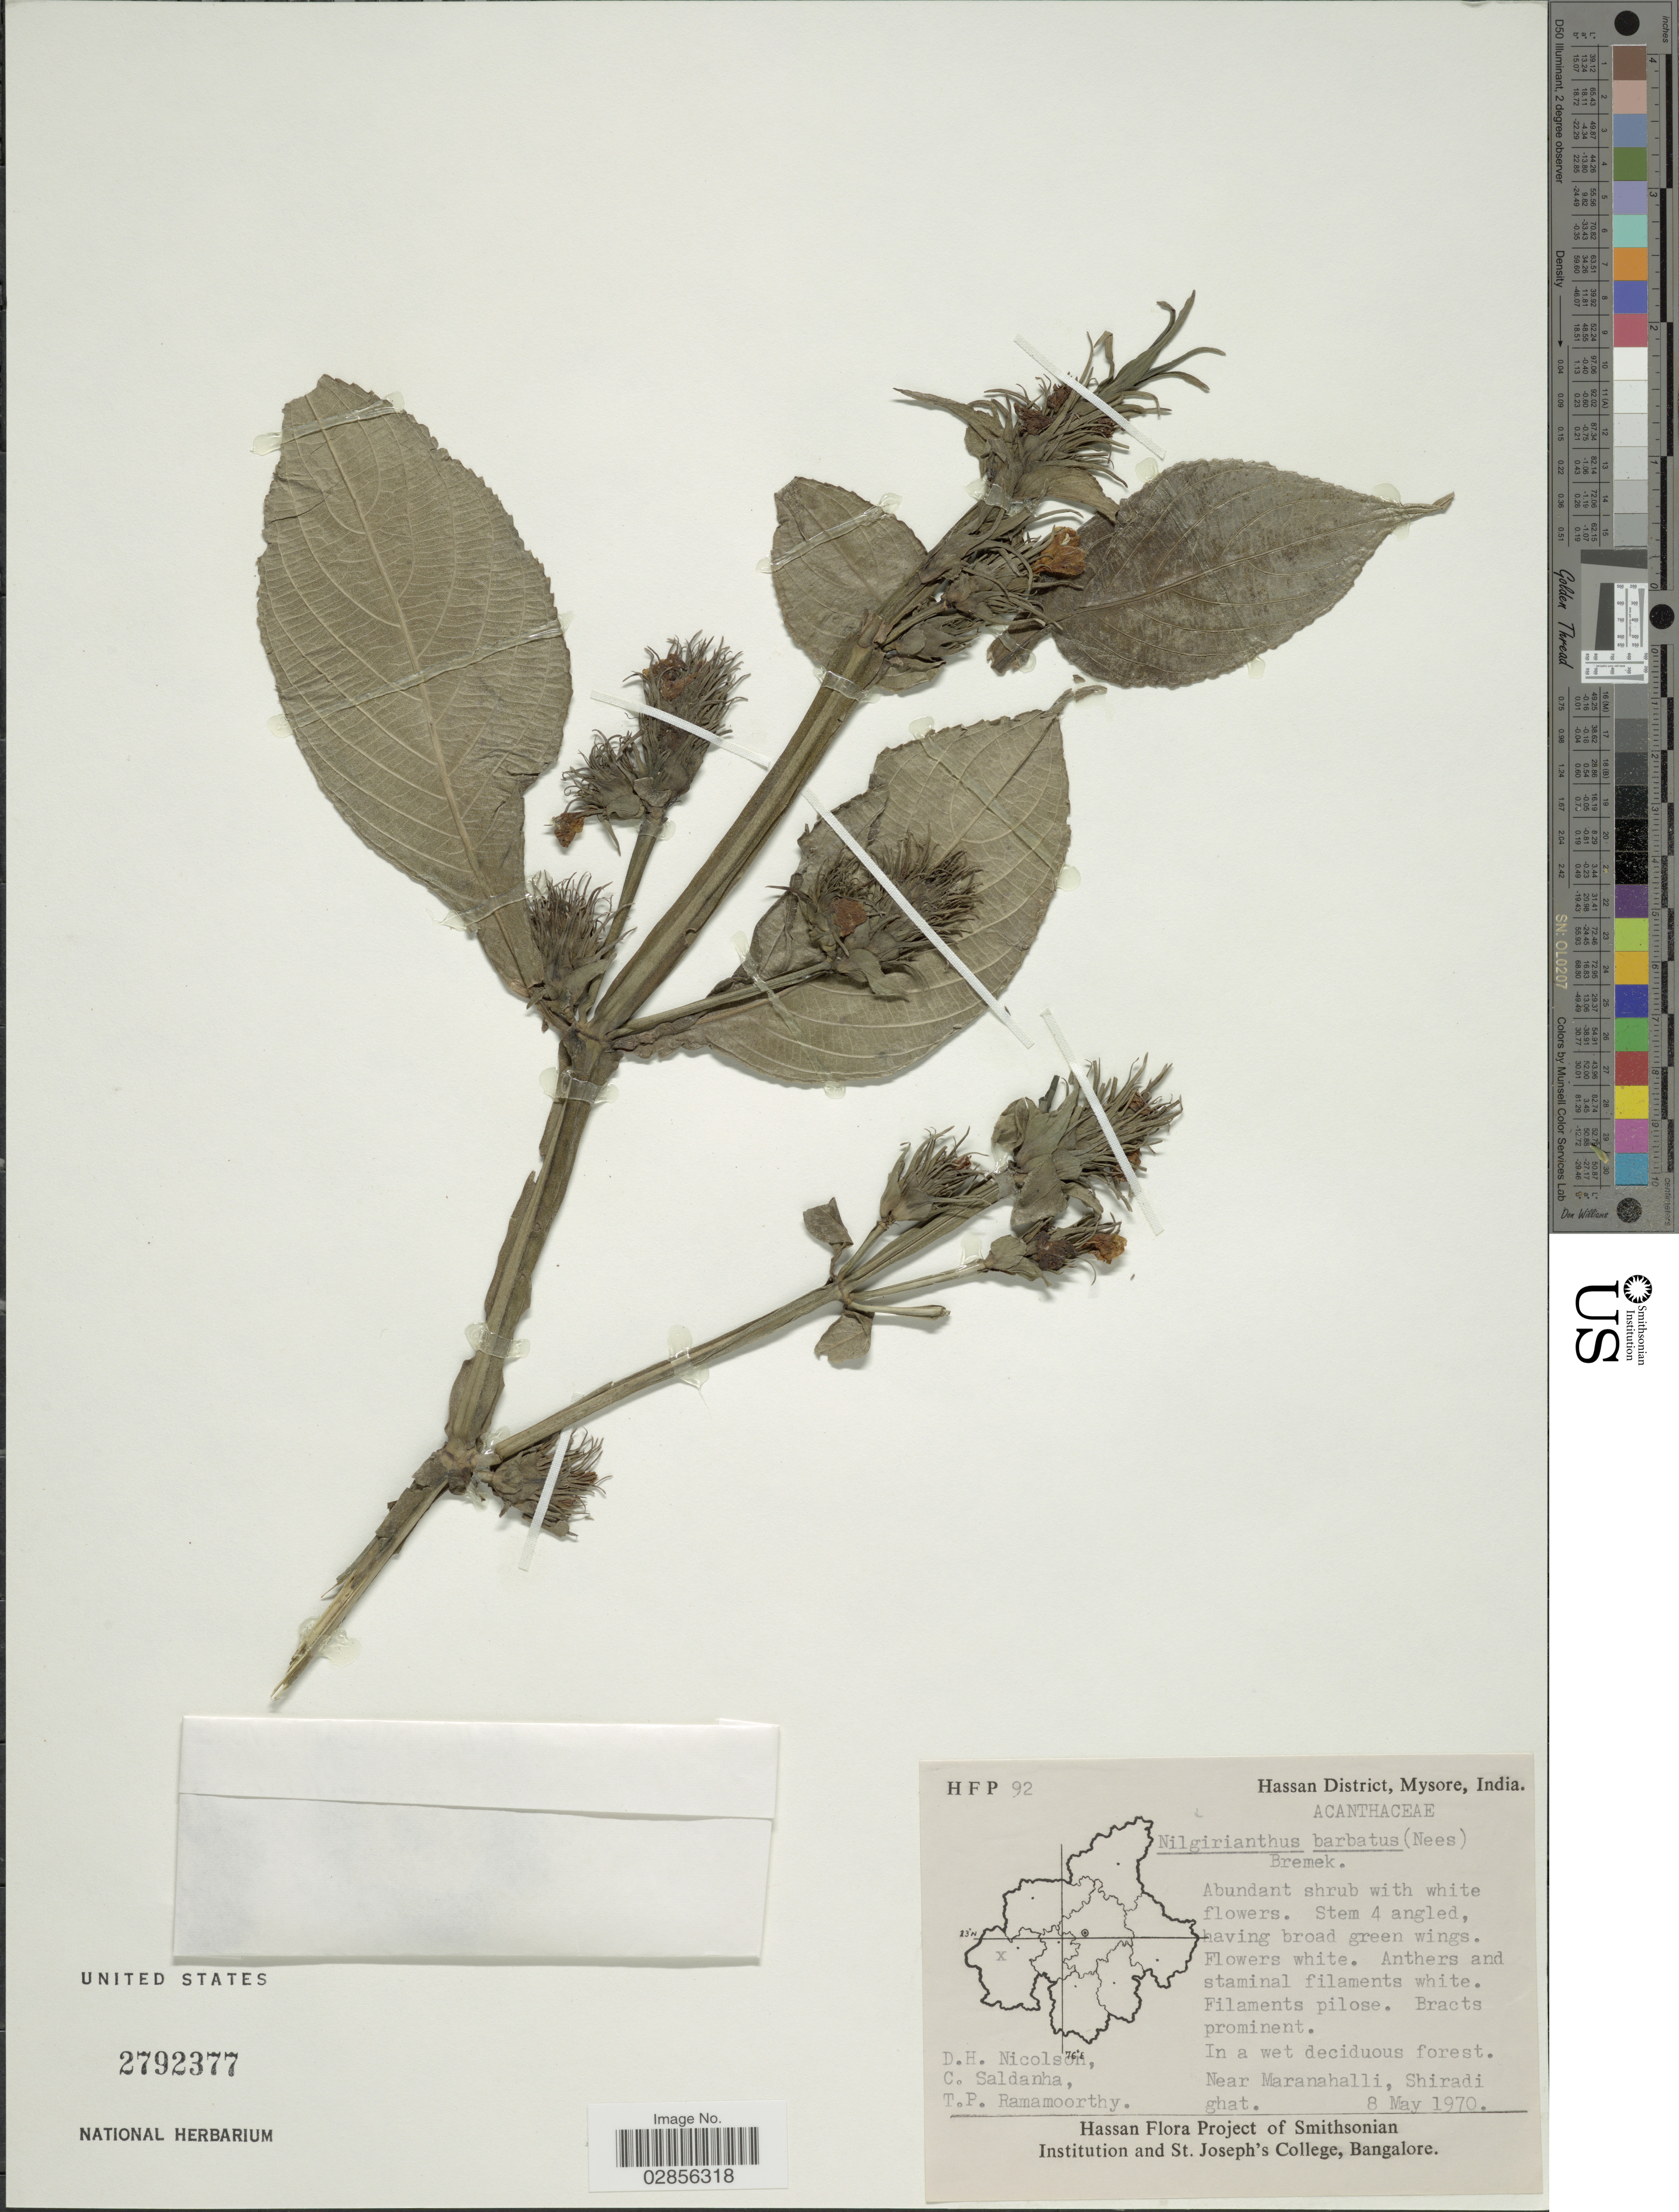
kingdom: Plantae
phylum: Tracheophyta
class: Magnoliopsida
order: Lamiales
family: Acanthaceae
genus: Strobilanthes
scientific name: Strobilanthes barbata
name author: Nees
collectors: D. H. Nicolson, C. Saldanha & T. P. Ramamoorthy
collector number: HFP92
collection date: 1970-05-08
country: India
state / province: Karnataka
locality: Hassan District, Mysore. Near Maranahalli, Shiradi ghat.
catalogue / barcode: US 2792377